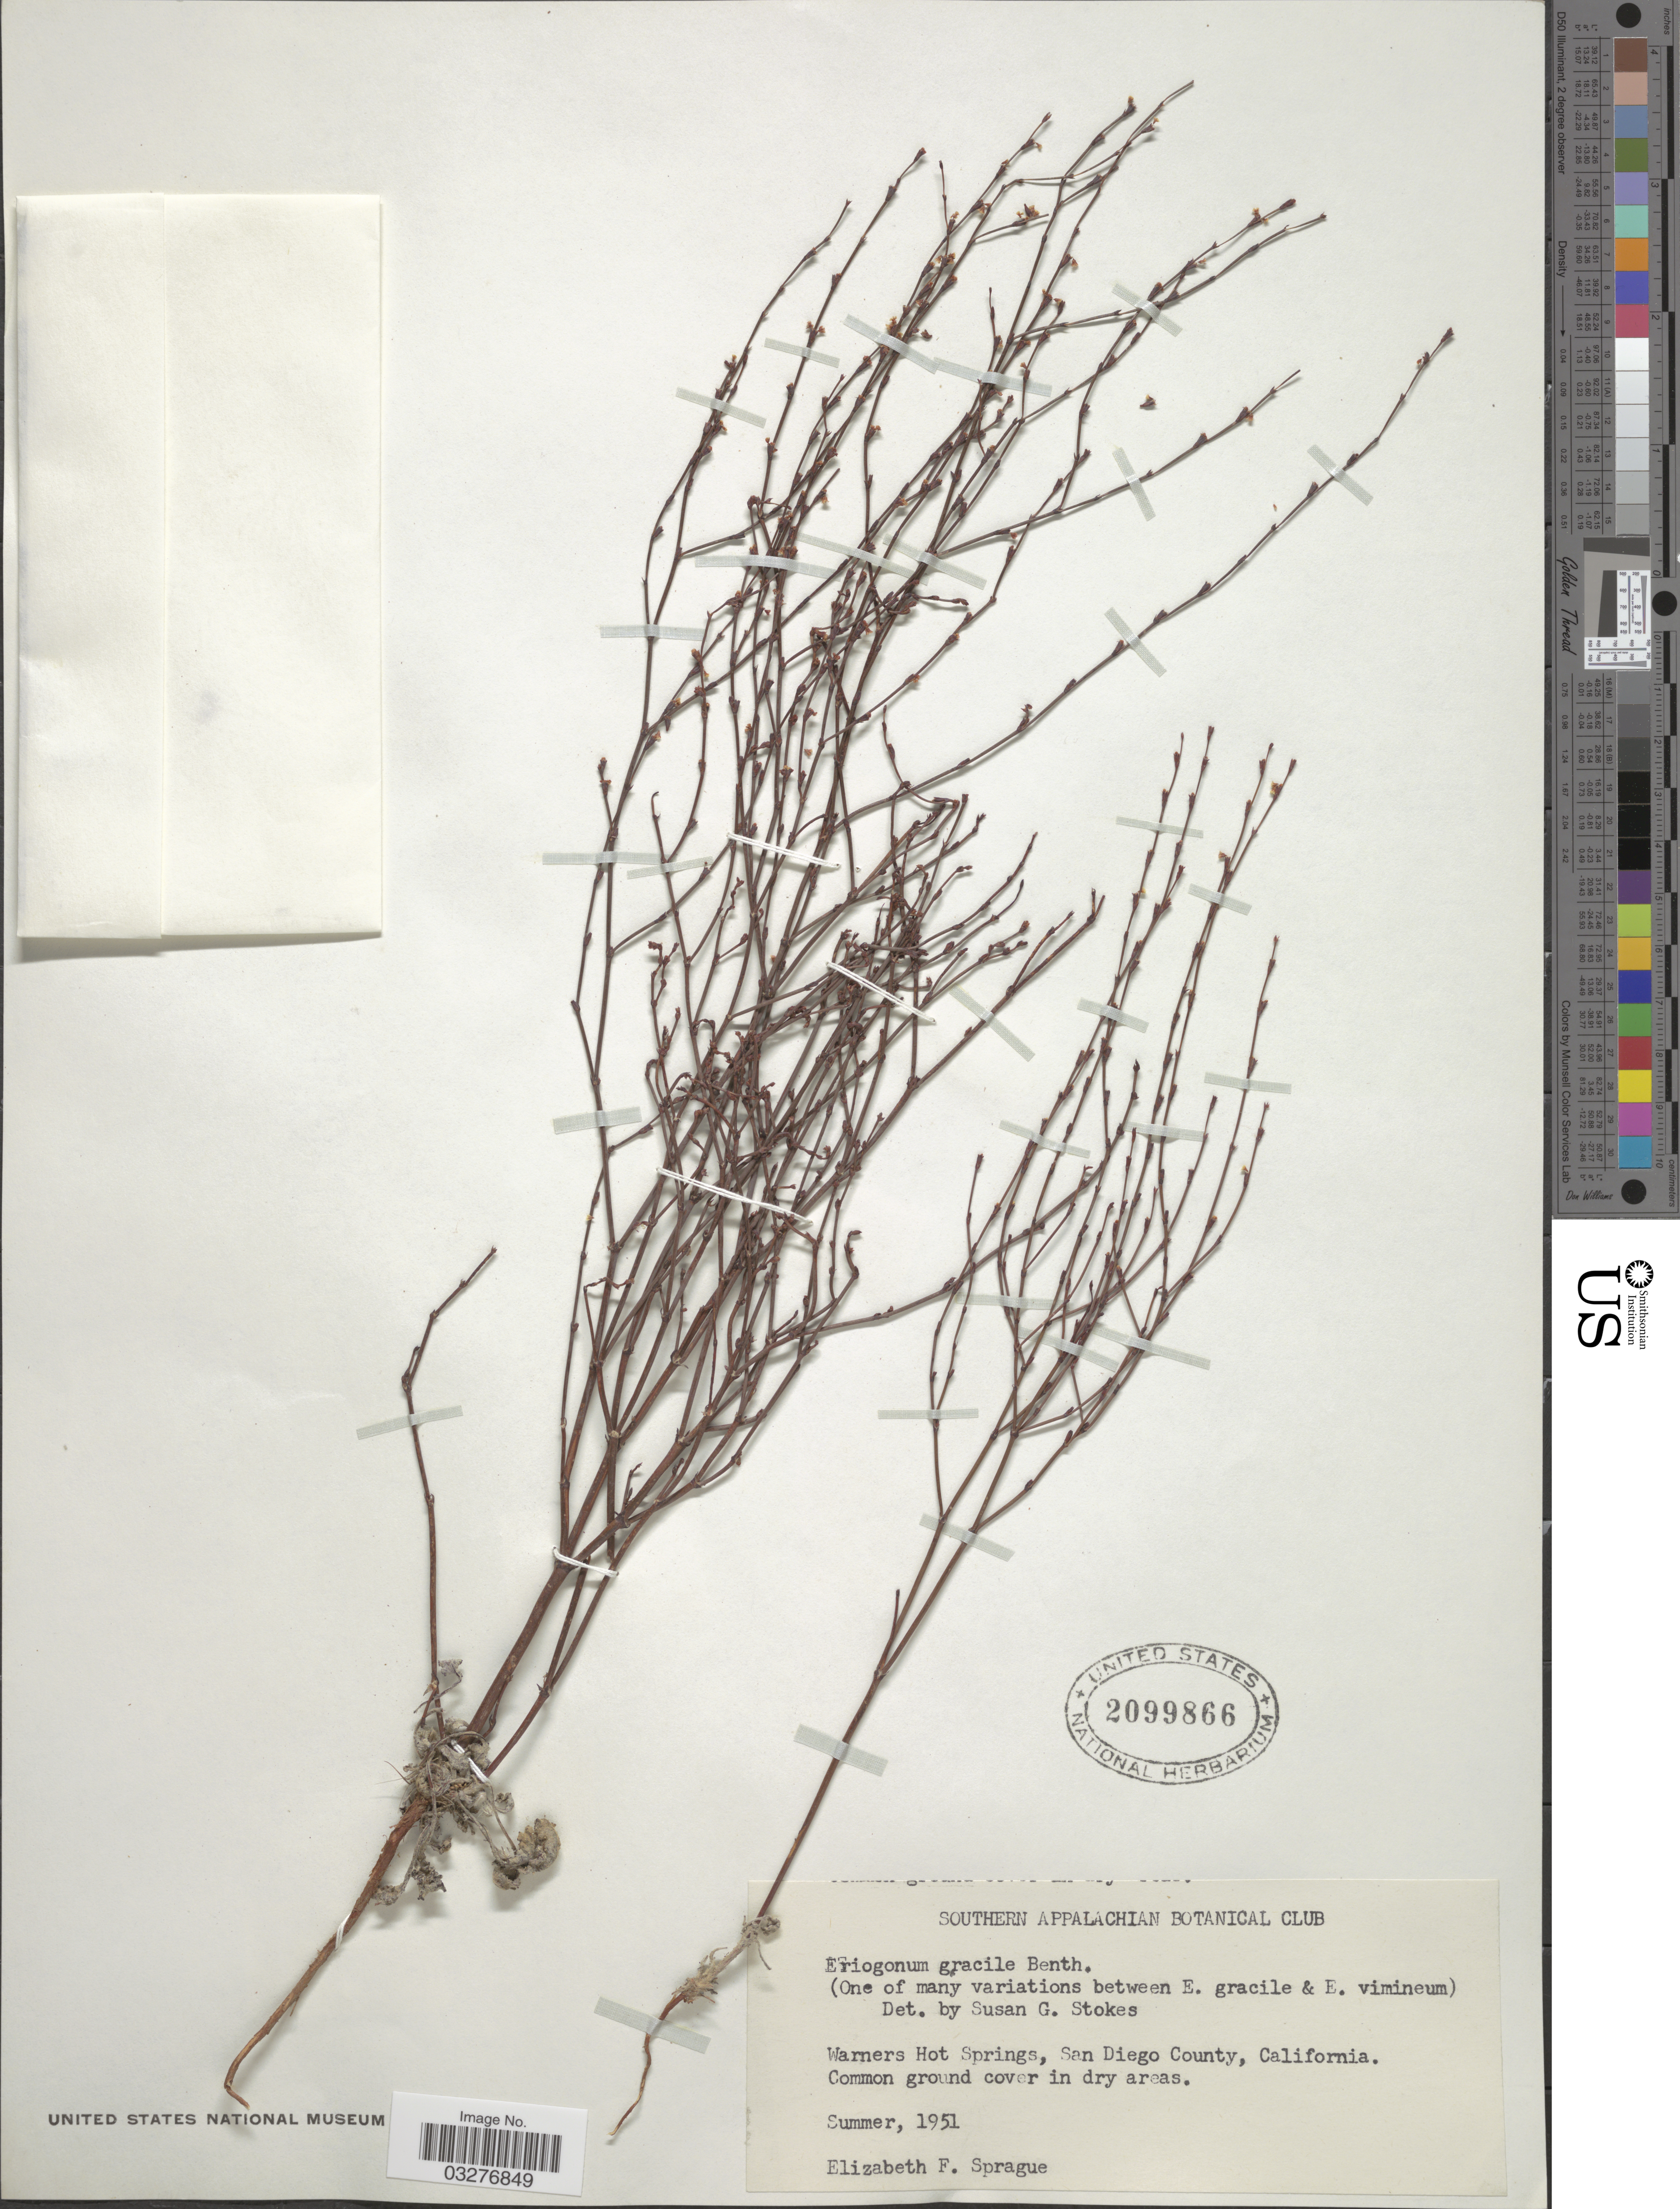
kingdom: Plantae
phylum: Tracheophyta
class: Magnoliopsida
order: Caryophyllales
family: Polygonaceae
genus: Eriogonum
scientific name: Eriogonum gracile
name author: Benth.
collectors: E. Sprague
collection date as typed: Summer, 1951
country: United States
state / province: California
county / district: San Diego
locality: Warners Hot Springs, San Diego County.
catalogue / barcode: US 2099866